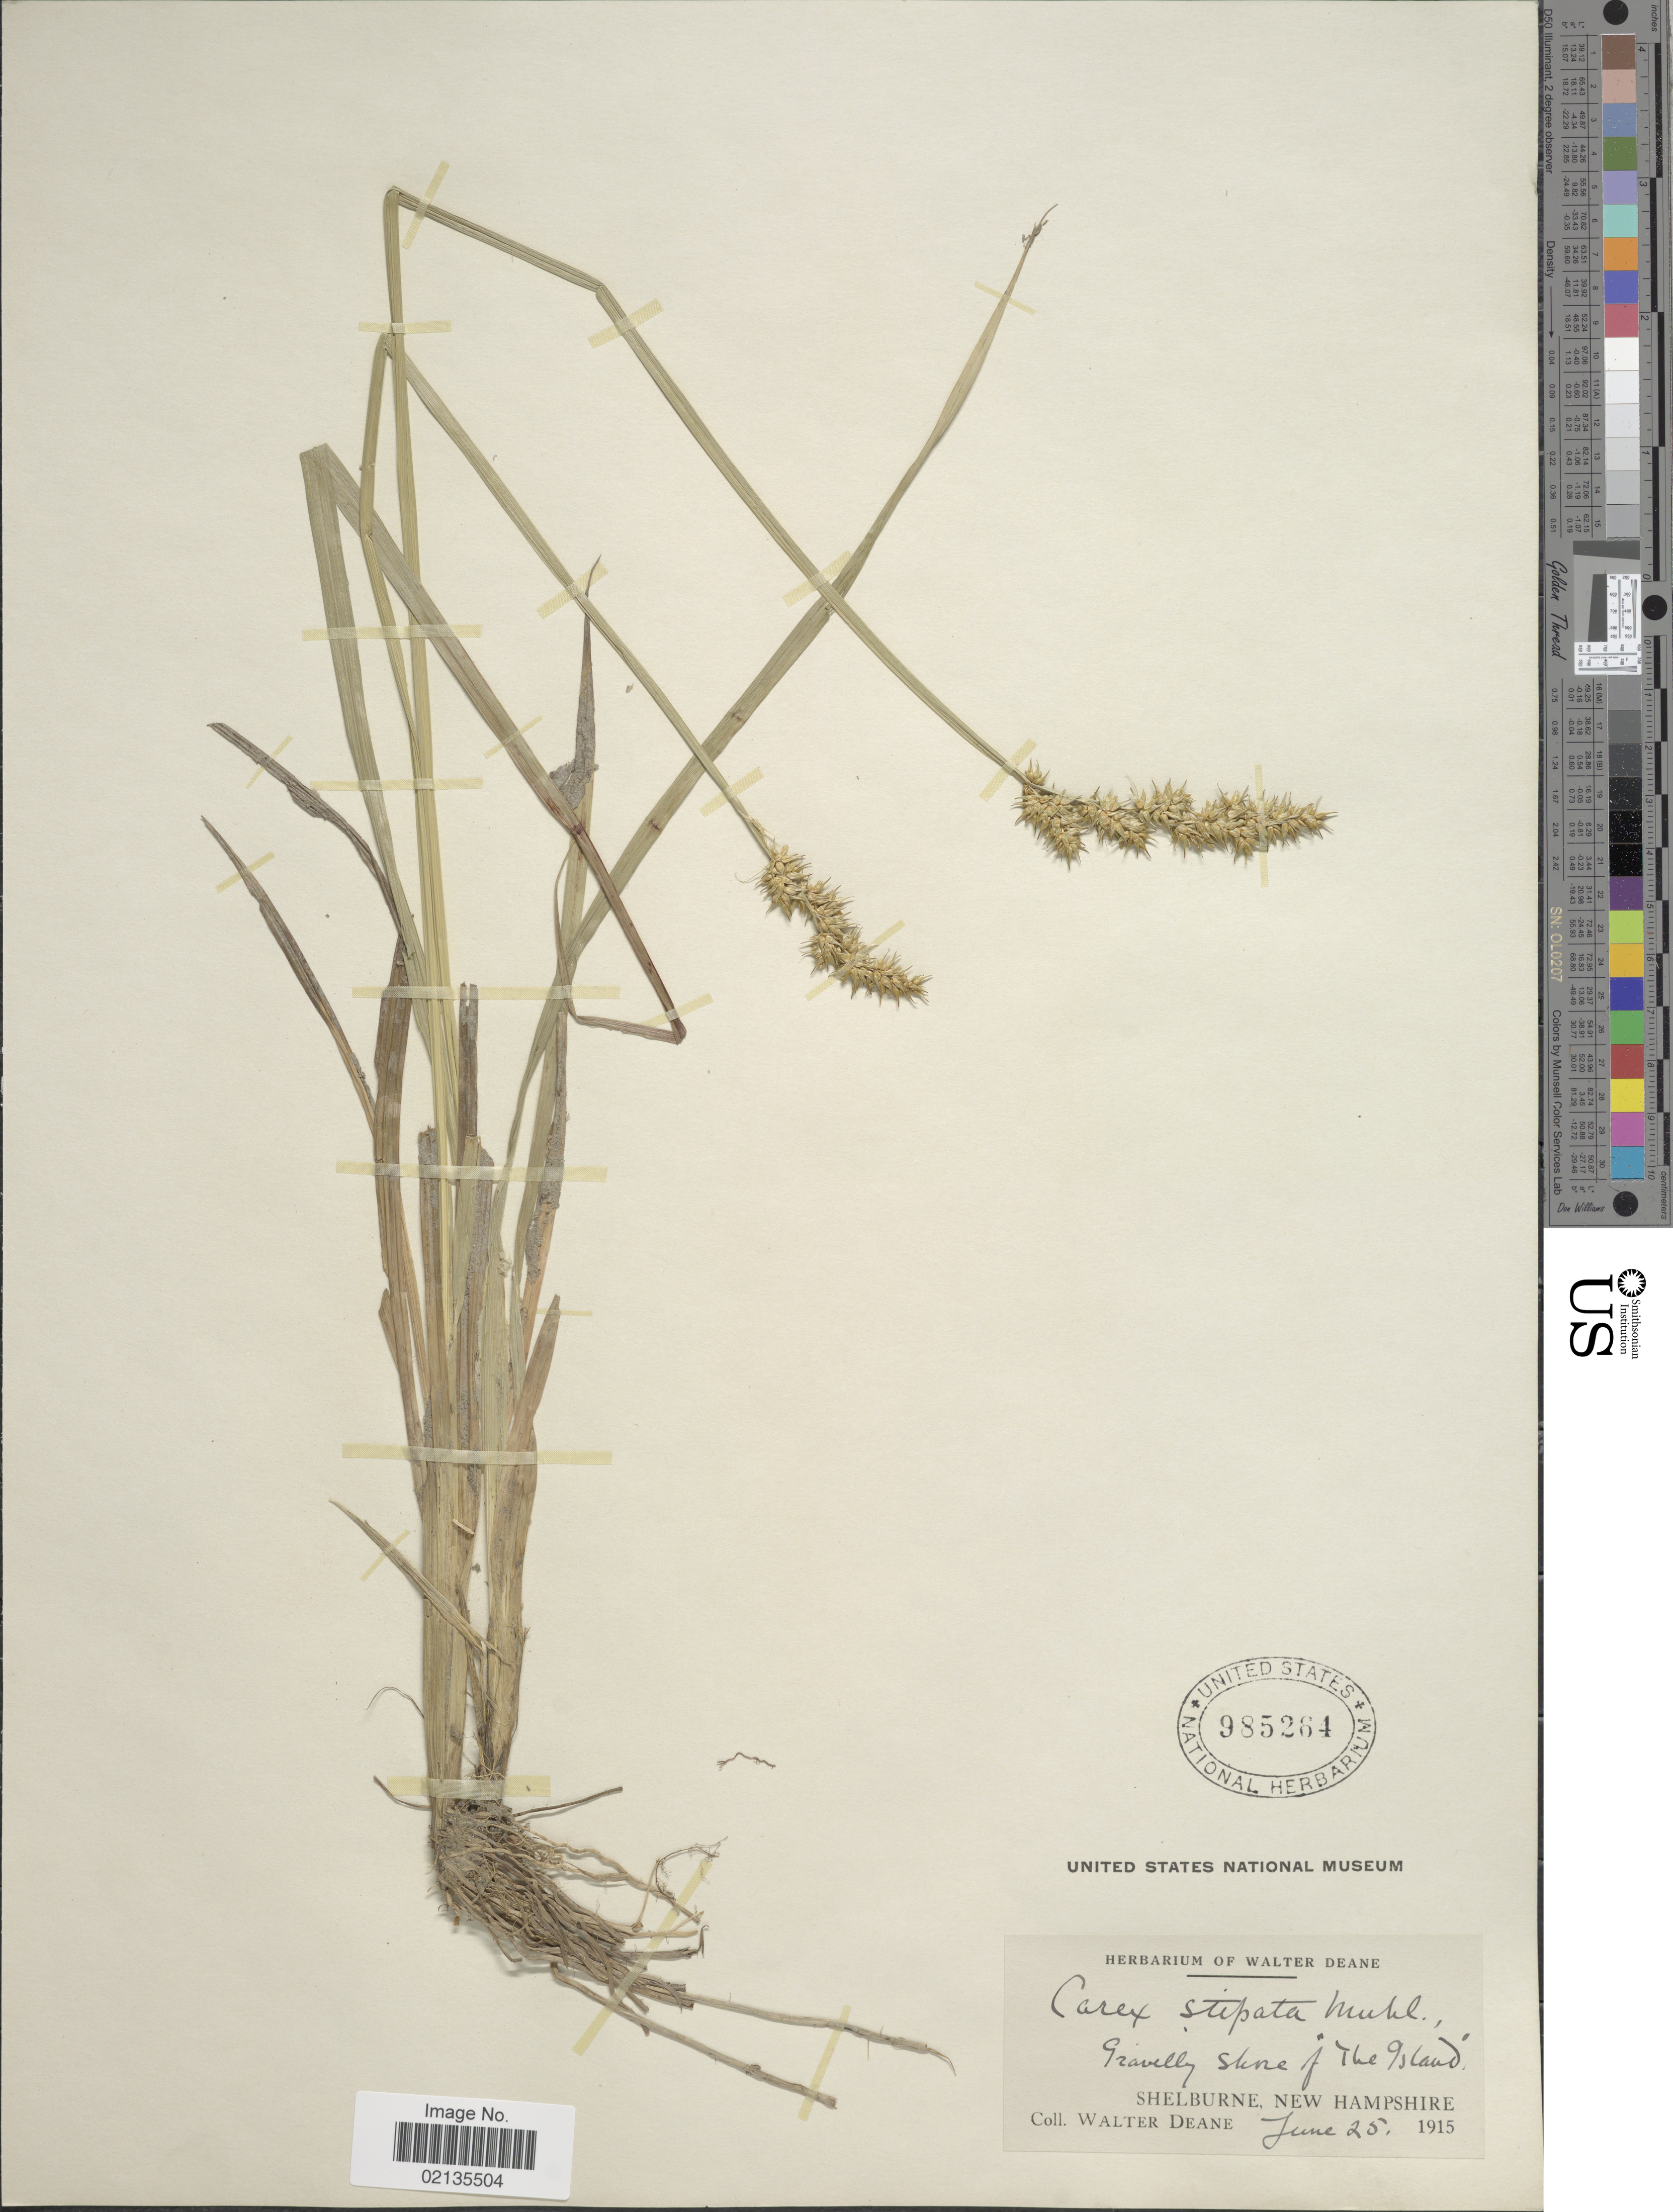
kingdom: Plantae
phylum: Tracheophyta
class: Liliopsida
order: Poales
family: Cyperaceae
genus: Carex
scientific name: Carex stipata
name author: Muhl. ex Willd.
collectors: W. Deane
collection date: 1915-06-25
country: United States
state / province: New Hampshire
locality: Gravelly shore of "the Island", Shelburne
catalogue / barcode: US 985264